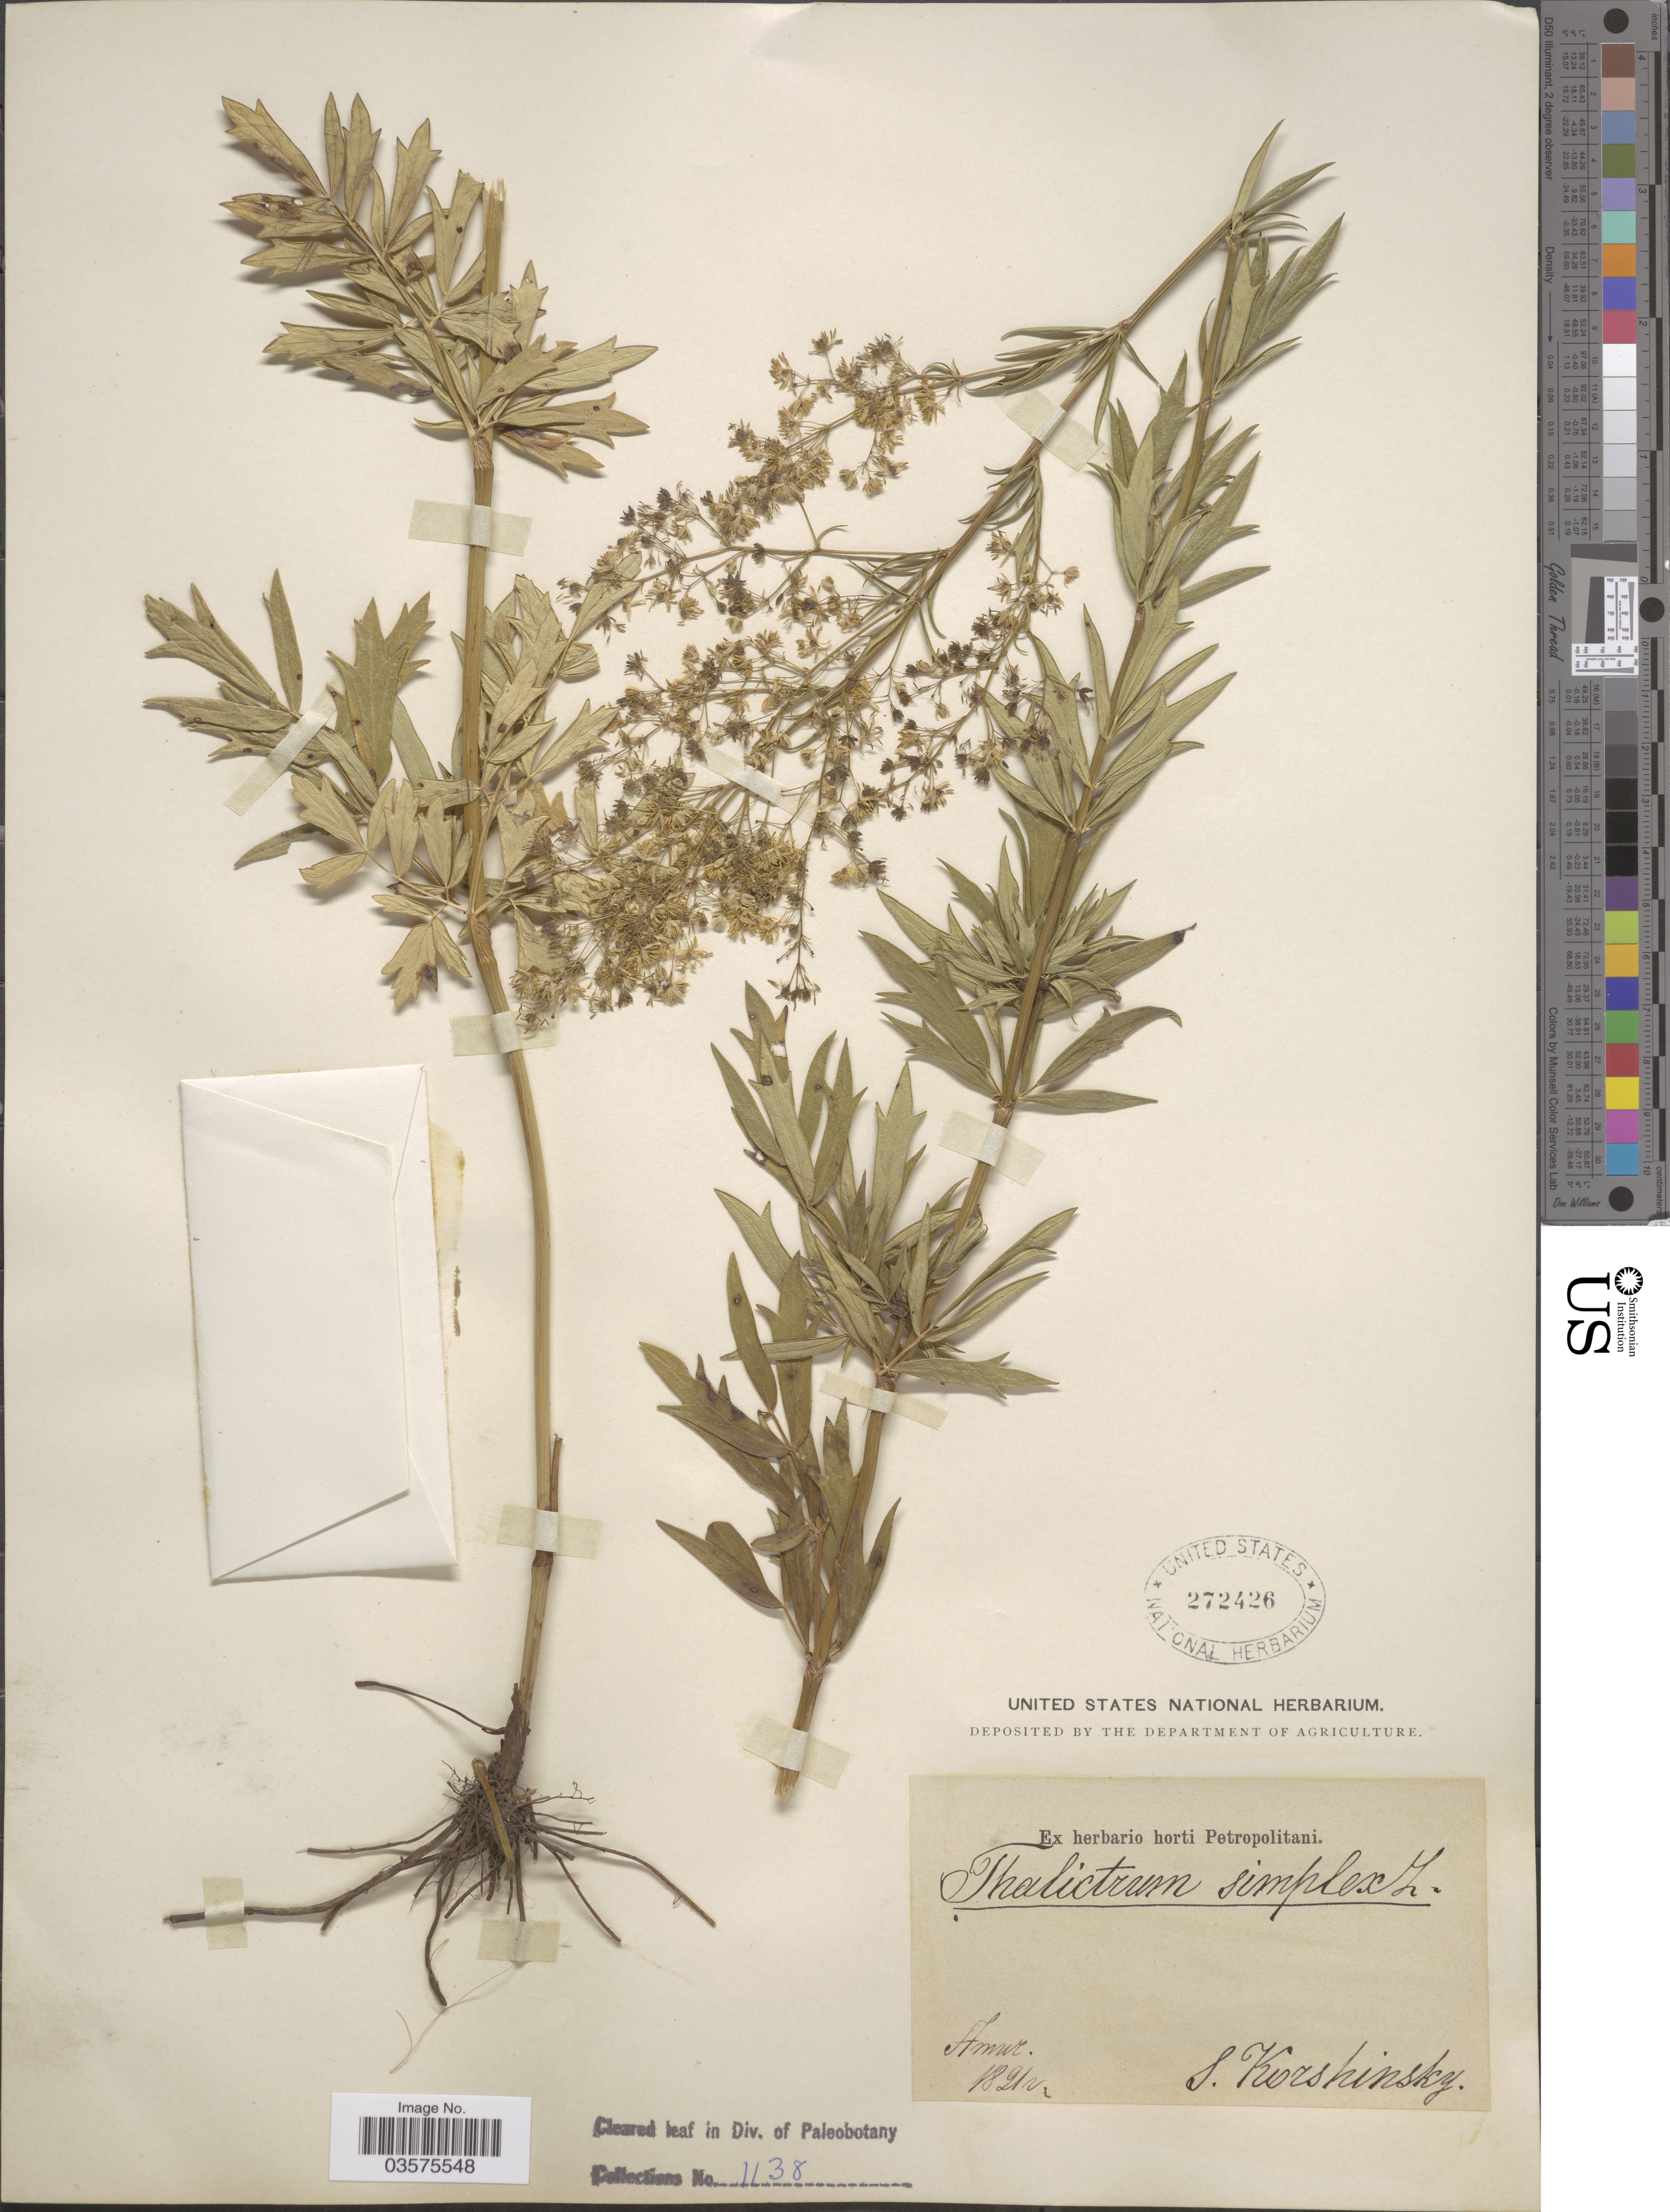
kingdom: Plantae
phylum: Tracheophyta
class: Magnoliopsida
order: Ranunculales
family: Ranunculaceae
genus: Thalictrum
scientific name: Thalictrum simplex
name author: L.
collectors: S. I. Korshinsky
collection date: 1891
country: Russian Federation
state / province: Amur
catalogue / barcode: US 272426